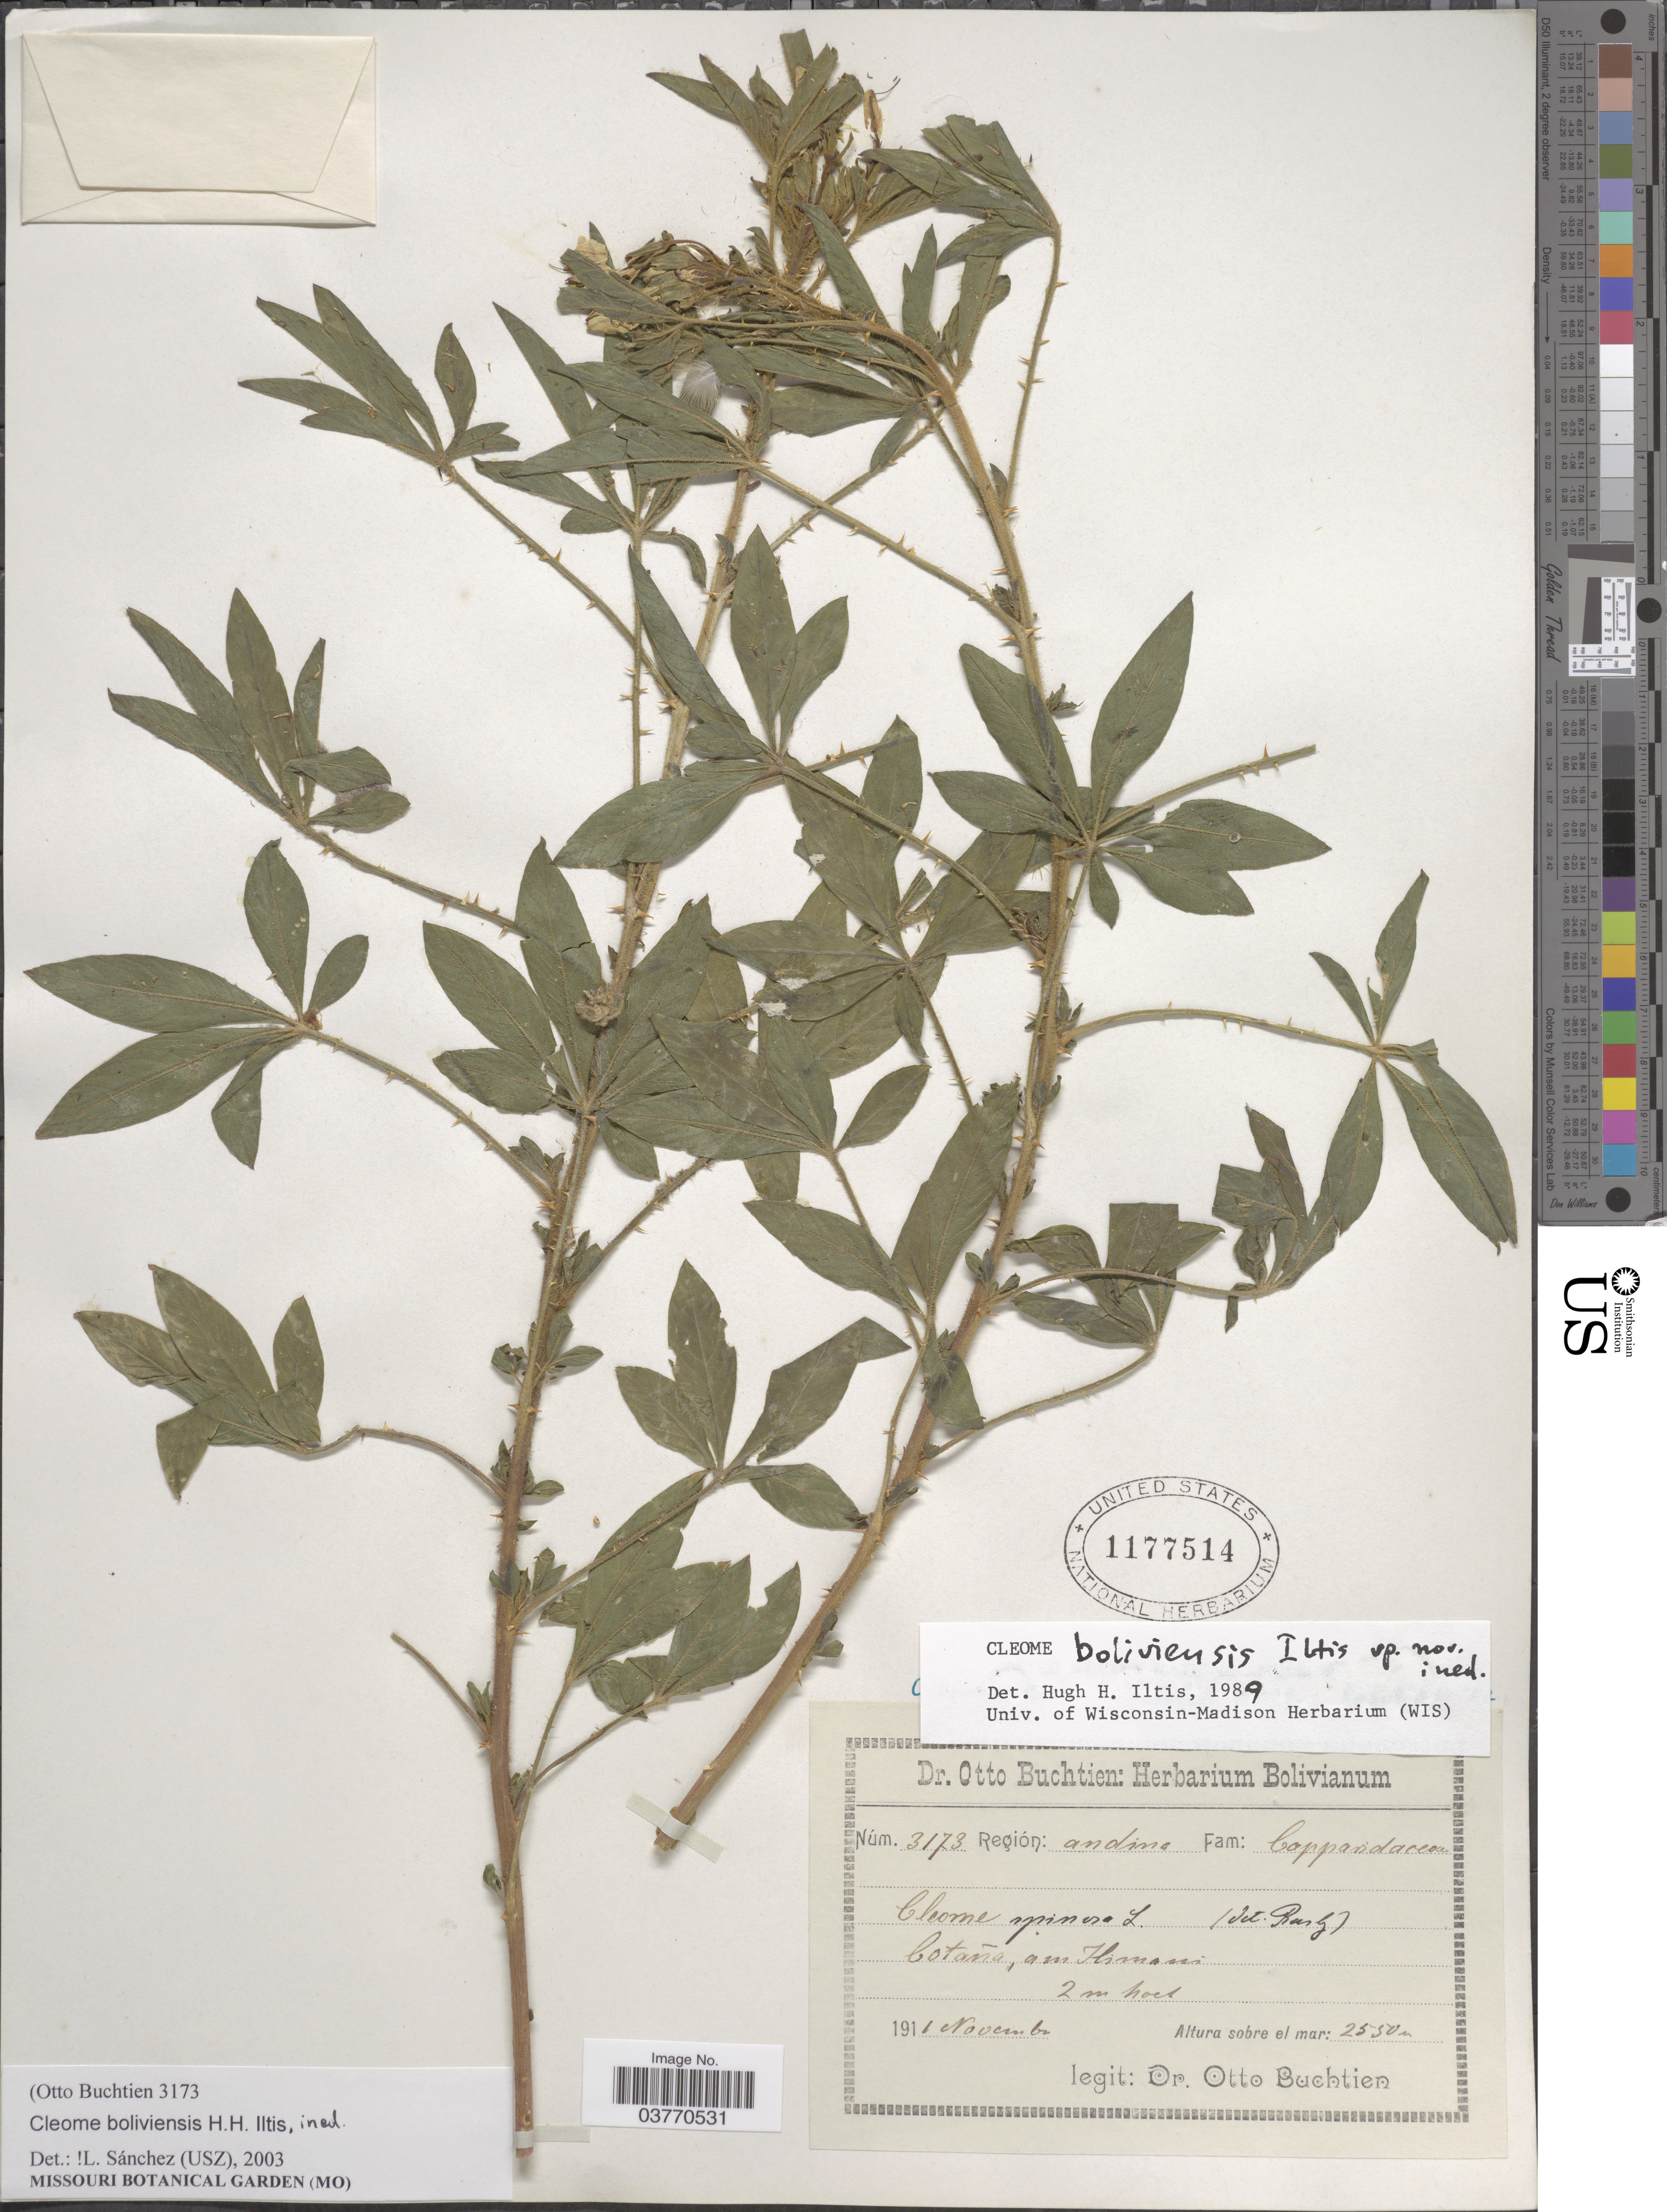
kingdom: Plantae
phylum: Tracheophyta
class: Magnoliopsida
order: Brassicales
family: Cleomaceae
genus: Tarenaya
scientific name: Tarenaya boliviensis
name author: (Iltis) Soares Neto & Roalson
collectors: O. Buchtien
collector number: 3173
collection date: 1911-11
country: Bolivia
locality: Región andina. Cotaña, am Ilimani.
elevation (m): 2550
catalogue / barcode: US 1177514